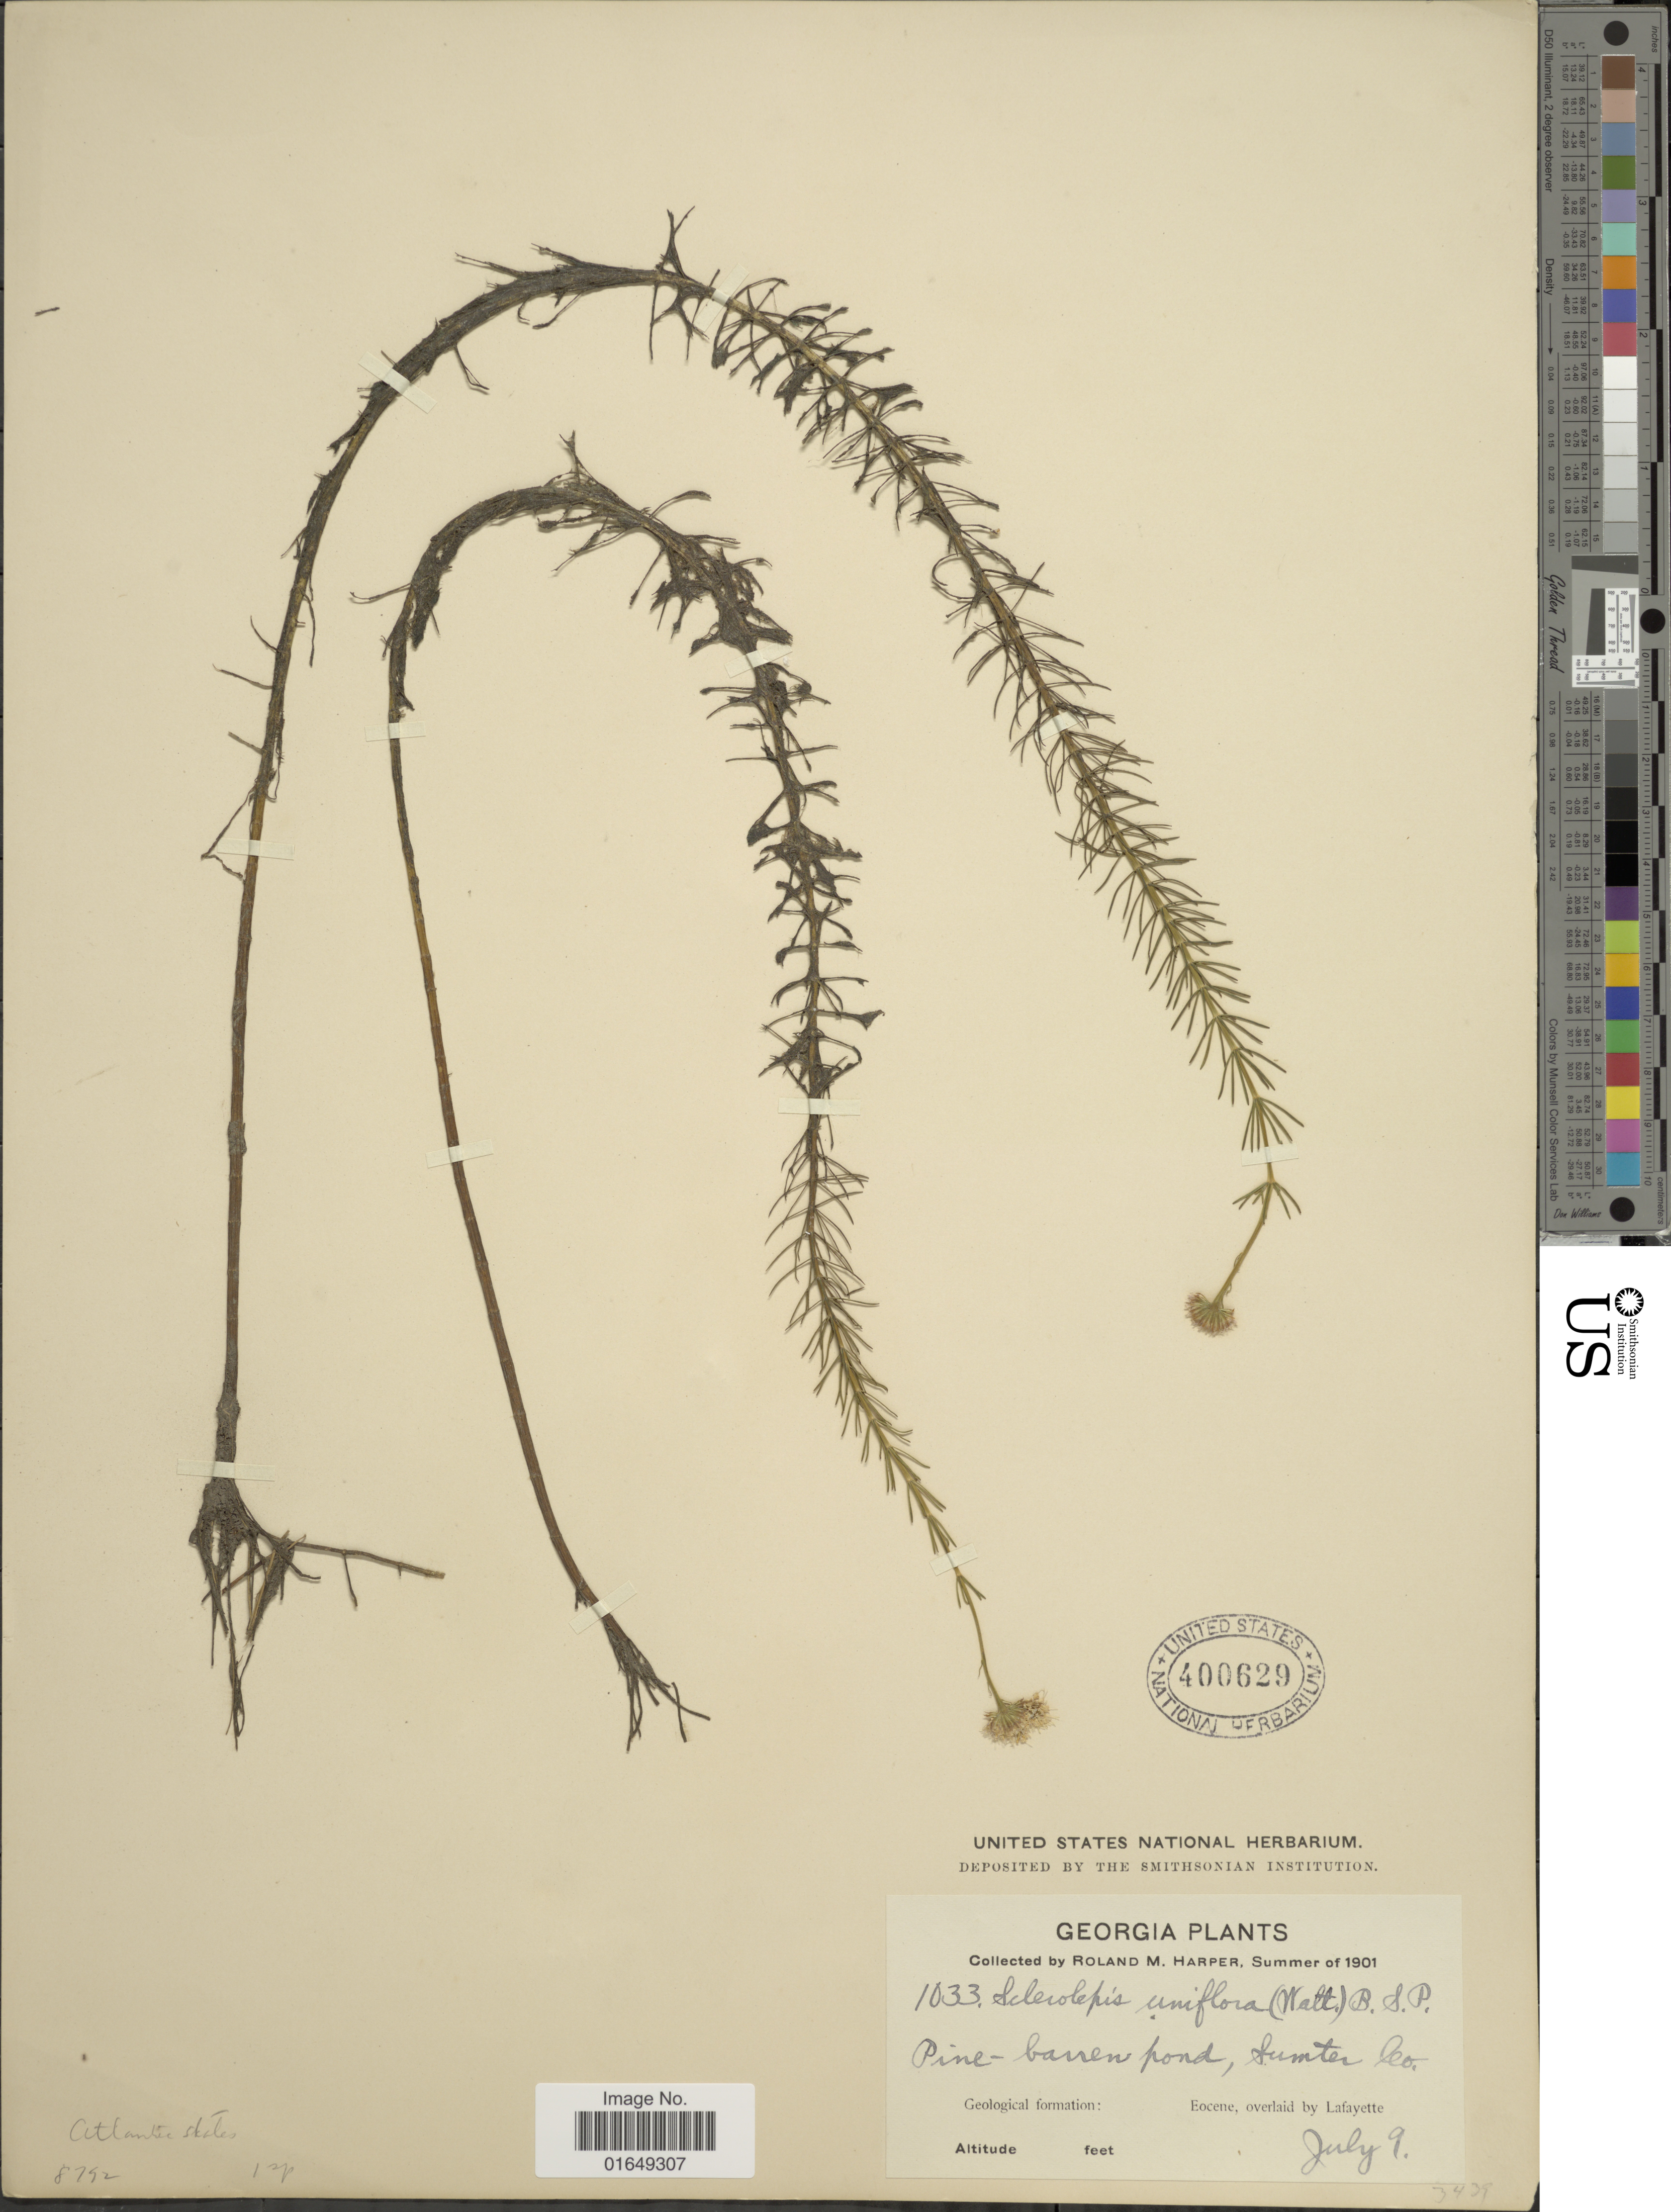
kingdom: Plantae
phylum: Tracheophyta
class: Magnoliopsida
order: Asterales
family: Asteraceae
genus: Sclerolepis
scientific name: Sclerolepis uniflora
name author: (Walter) Britton et al.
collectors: R. M. Harper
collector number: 1033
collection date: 1901-07-09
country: United States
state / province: Georgia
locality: Sumter Co., Pine-barren pond.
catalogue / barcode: US 400629